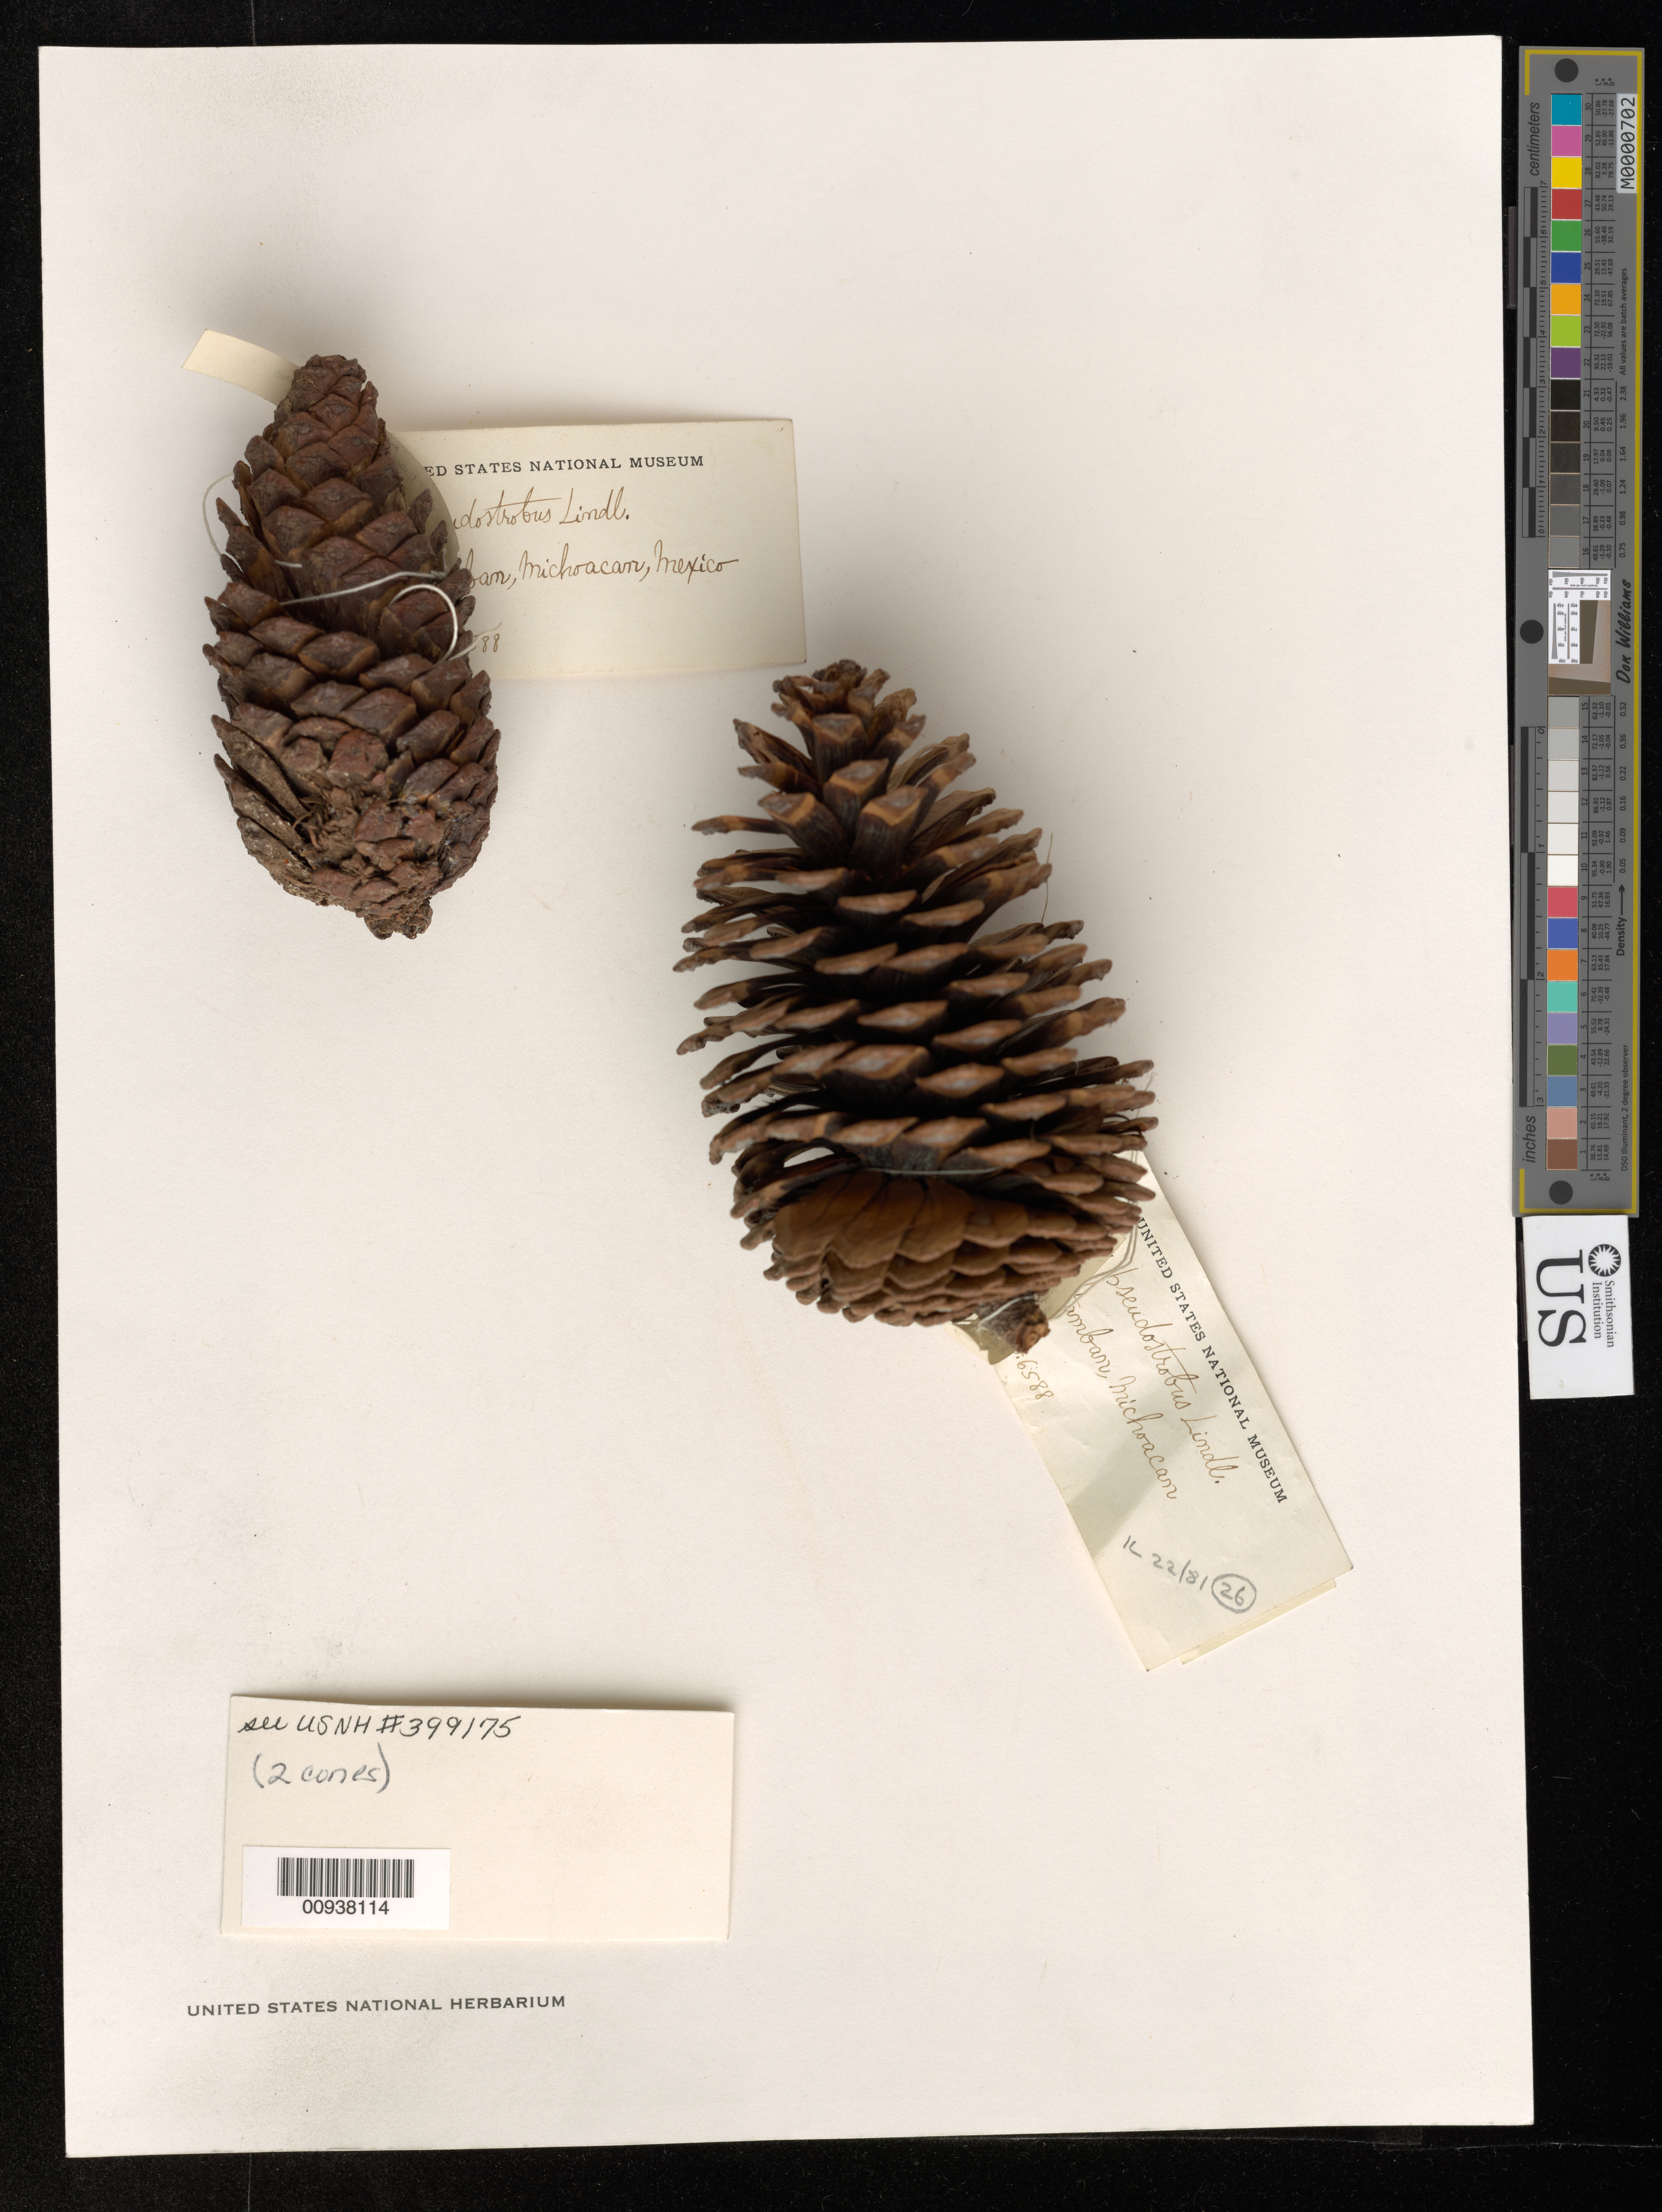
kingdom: Plantae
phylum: Tracheophyta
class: Pinopsida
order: Pinales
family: Pinaceae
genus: Pinus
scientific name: Pinus pseudostrobus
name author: Lindl.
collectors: E. W. Nelson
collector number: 6588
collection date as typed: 01 Feb 1903 to 04 Feb 1903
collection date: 1903-02-01/1903-02-04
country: Mexico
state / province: Michoacán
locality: Slope of Mt. Patamban.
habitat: Slope of Mt.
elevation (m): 2591